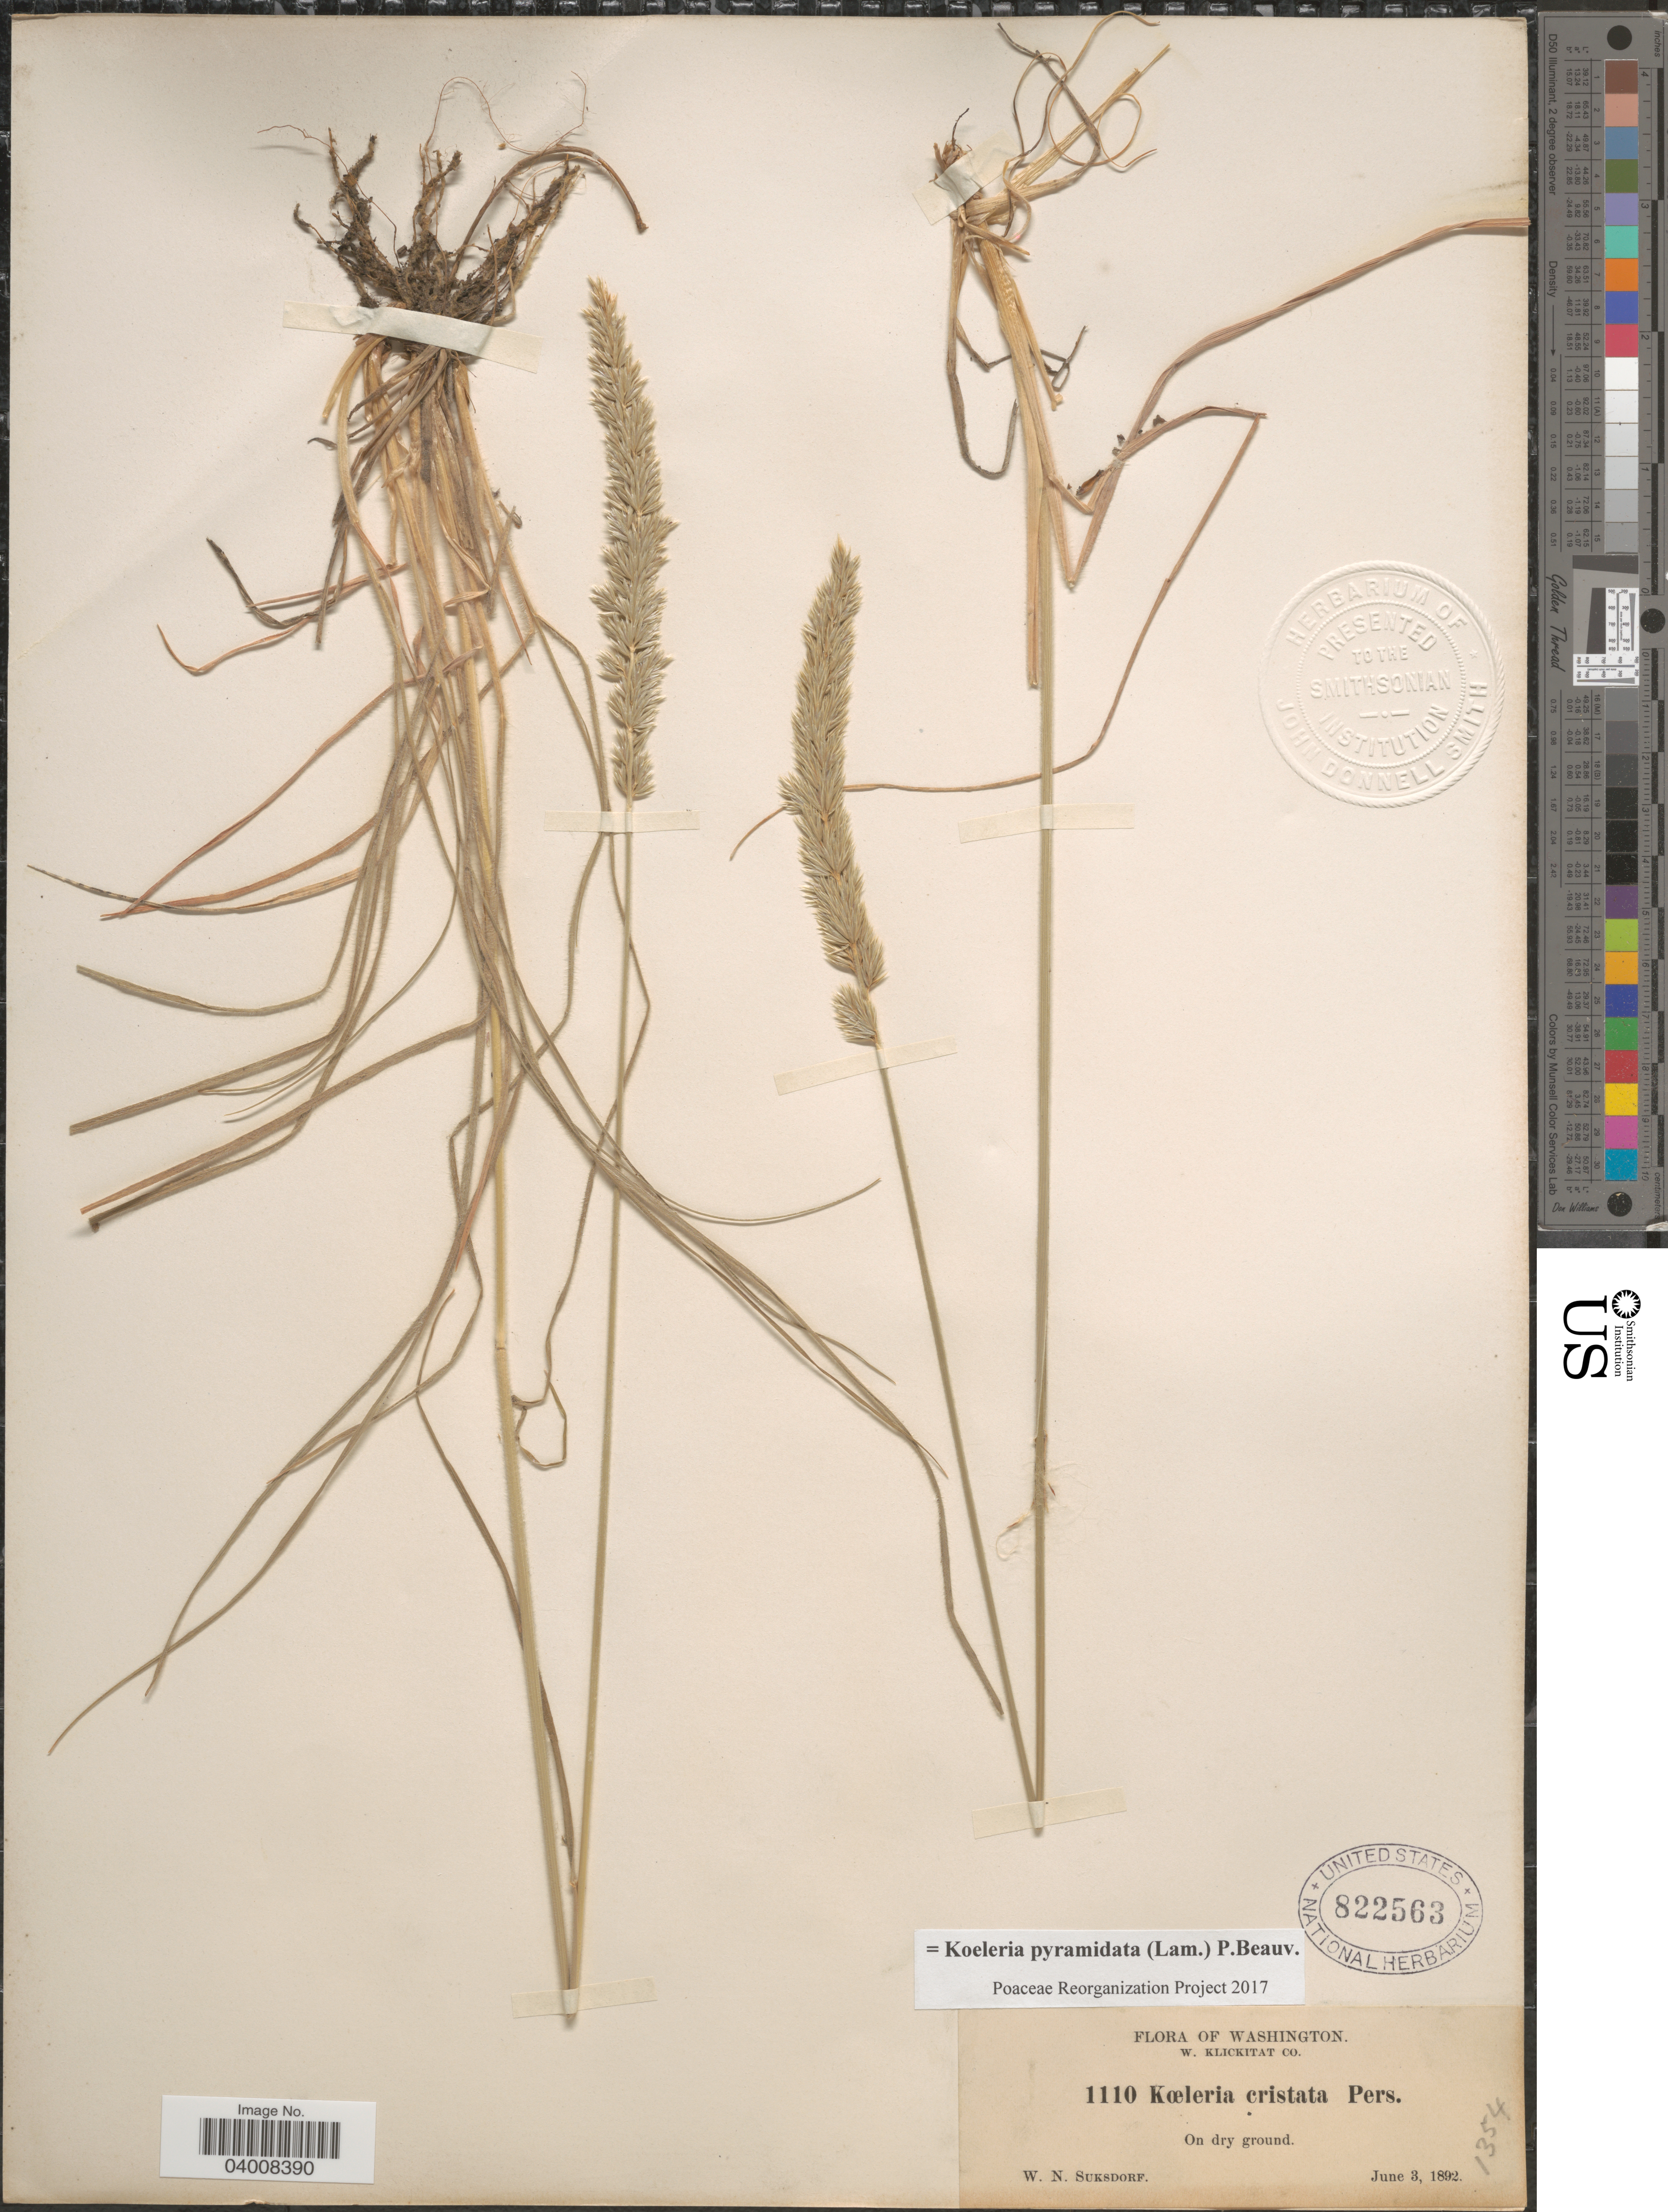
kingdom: Plantae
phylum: Tracheophyta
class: Liliopsida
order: Poales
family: Poaceae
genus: Koeleria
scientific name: Koeleria pyramidata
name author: (Lam.) P. Beauv.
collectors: W. N. Suksdorf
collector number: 1110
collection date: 1892-06-03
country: United States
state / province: Washington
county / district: Klickitat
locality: W. Klickitat Co. On dry ground.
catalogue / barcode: US 822563